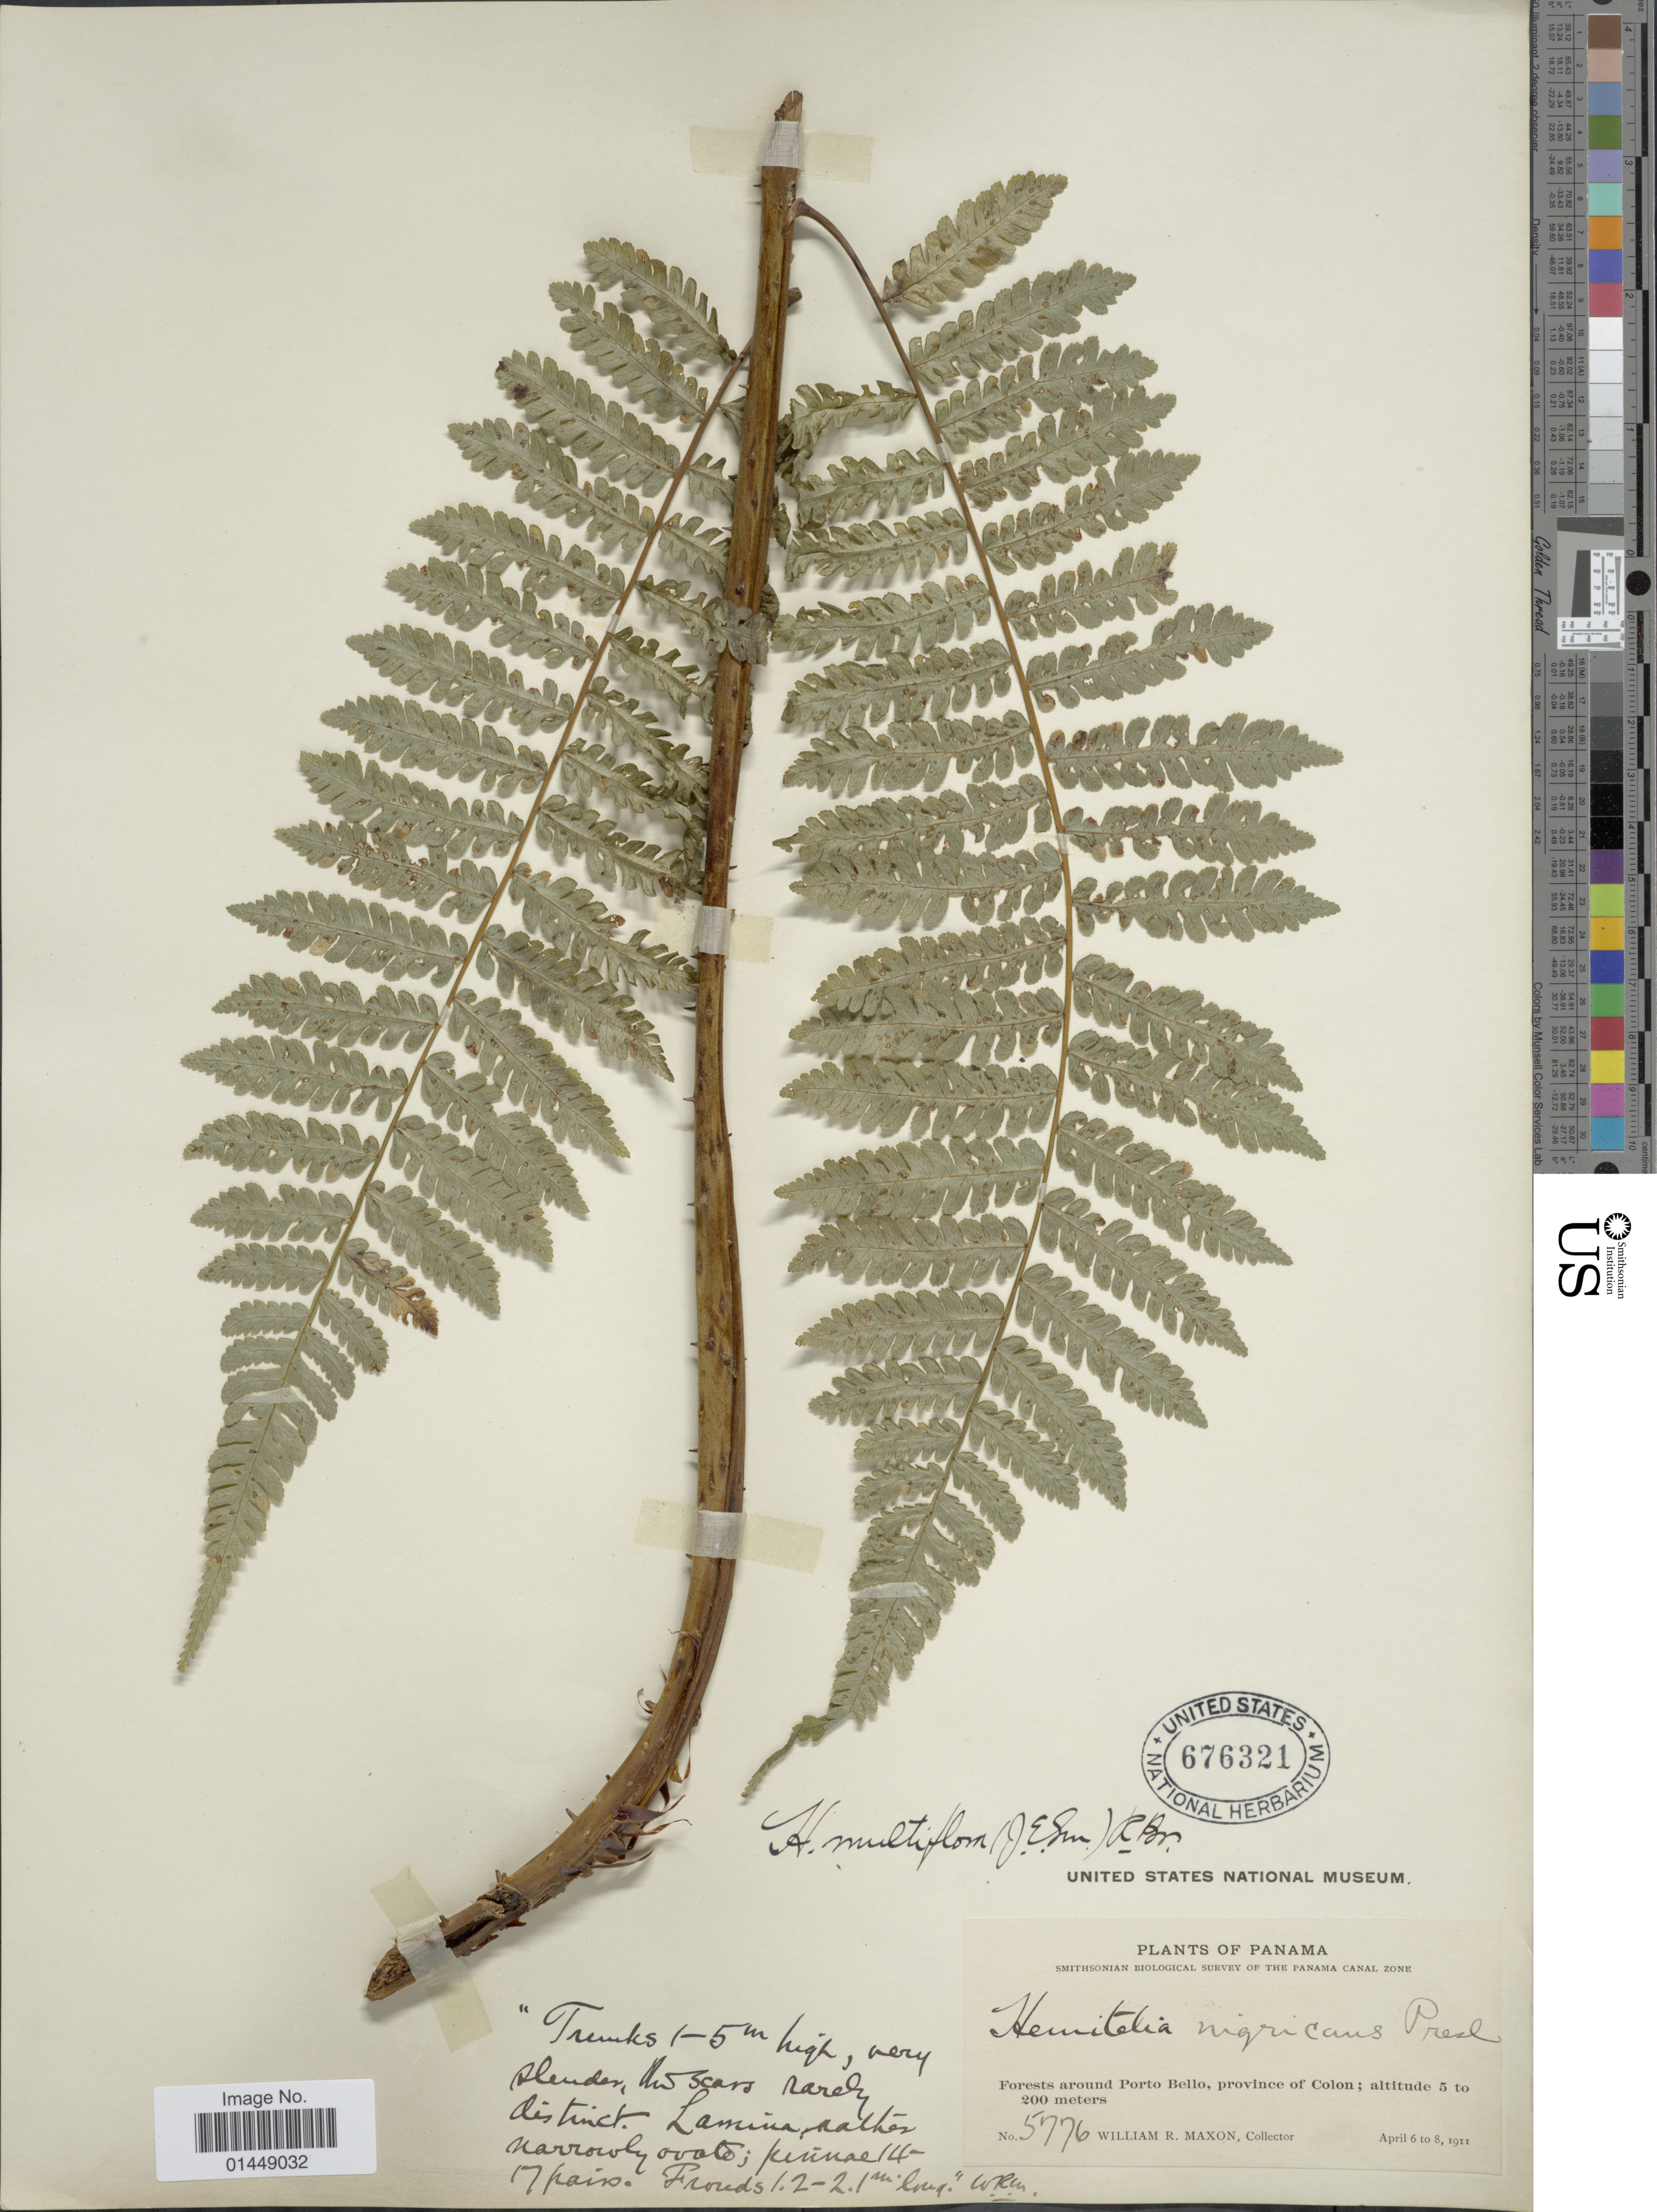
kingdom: Plantae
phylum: Tracheophyta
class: Polypodiopsida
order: Cyatheales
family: Cyatheaceae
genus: Cyathea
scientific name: Cyathea multiflora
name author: Sm.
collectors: W. R. Maxon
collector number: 5776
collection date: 1911-04-06/1911-04-08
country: Panama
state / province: Colón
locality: Forests around Porto Bello, province of Colon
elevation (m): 5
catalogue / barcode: US 676321